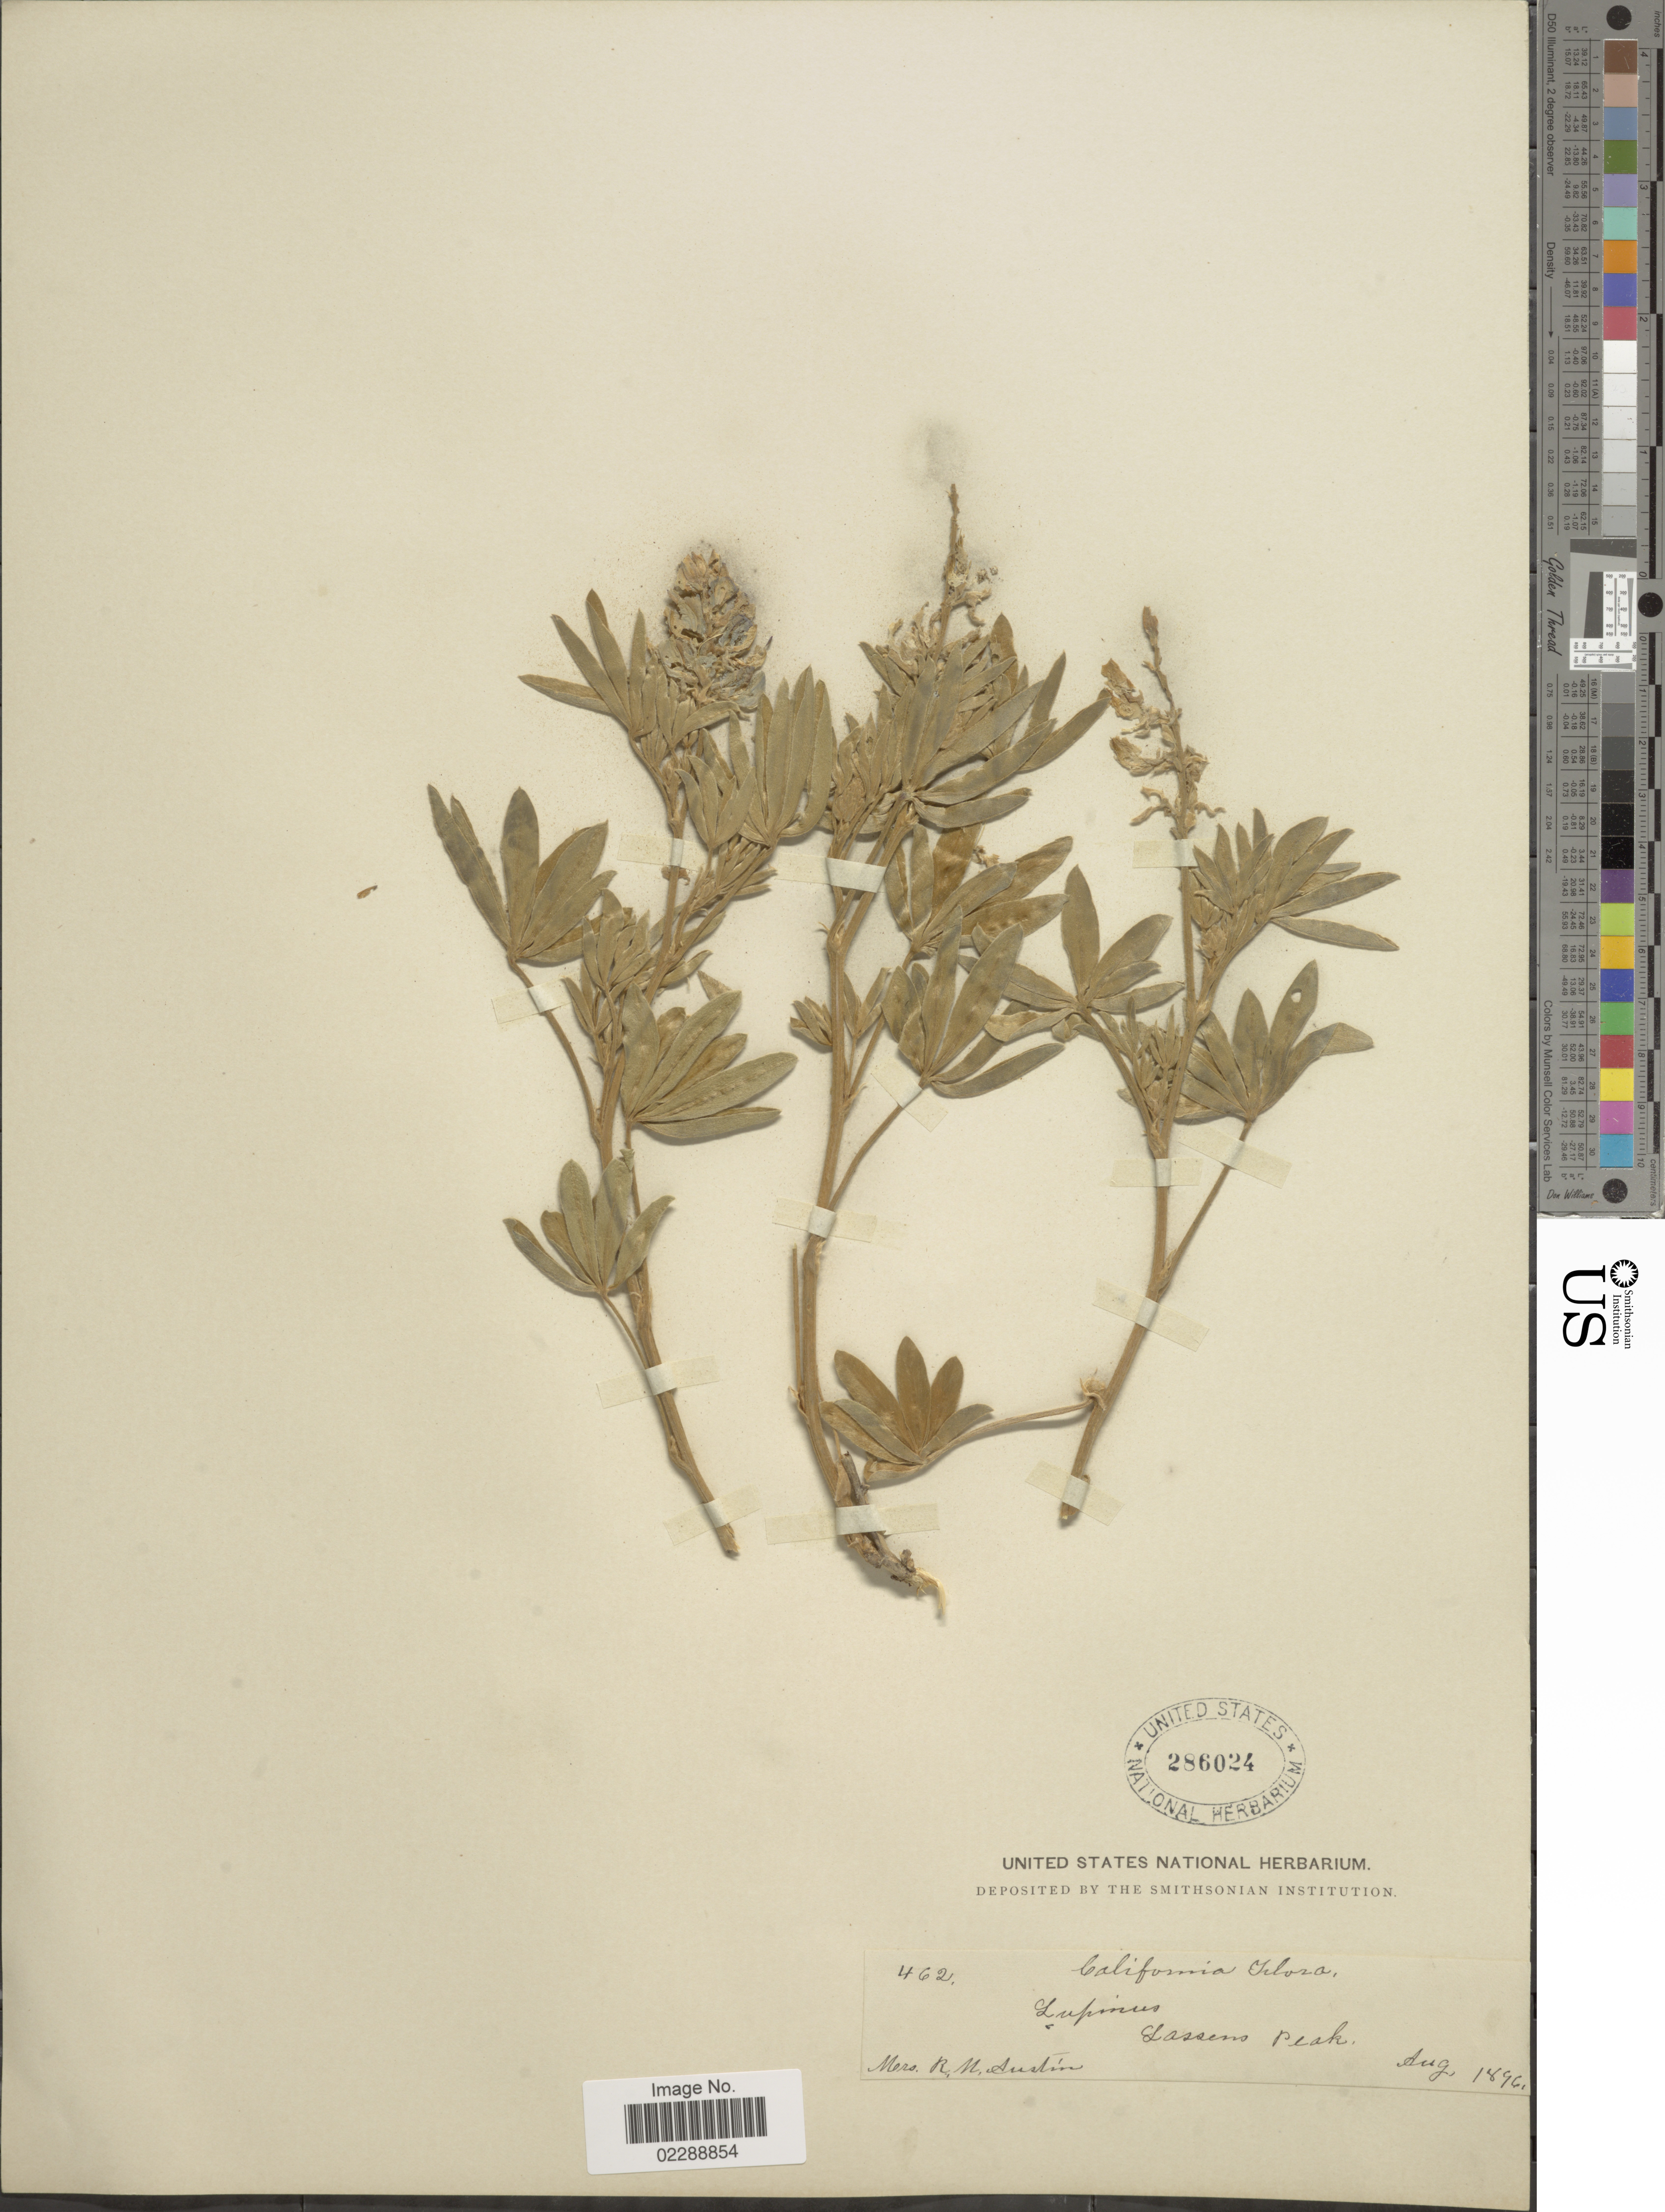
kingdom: Plantae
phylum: Tracheophyta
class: Magnoliopsida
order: Fabales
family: Fabaceae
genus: Lupinus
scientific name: Lupinus sp.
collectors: R. Austin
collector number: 462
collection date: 1896-08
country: United States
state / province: California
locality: Lassens Peak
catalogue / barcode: US 286024